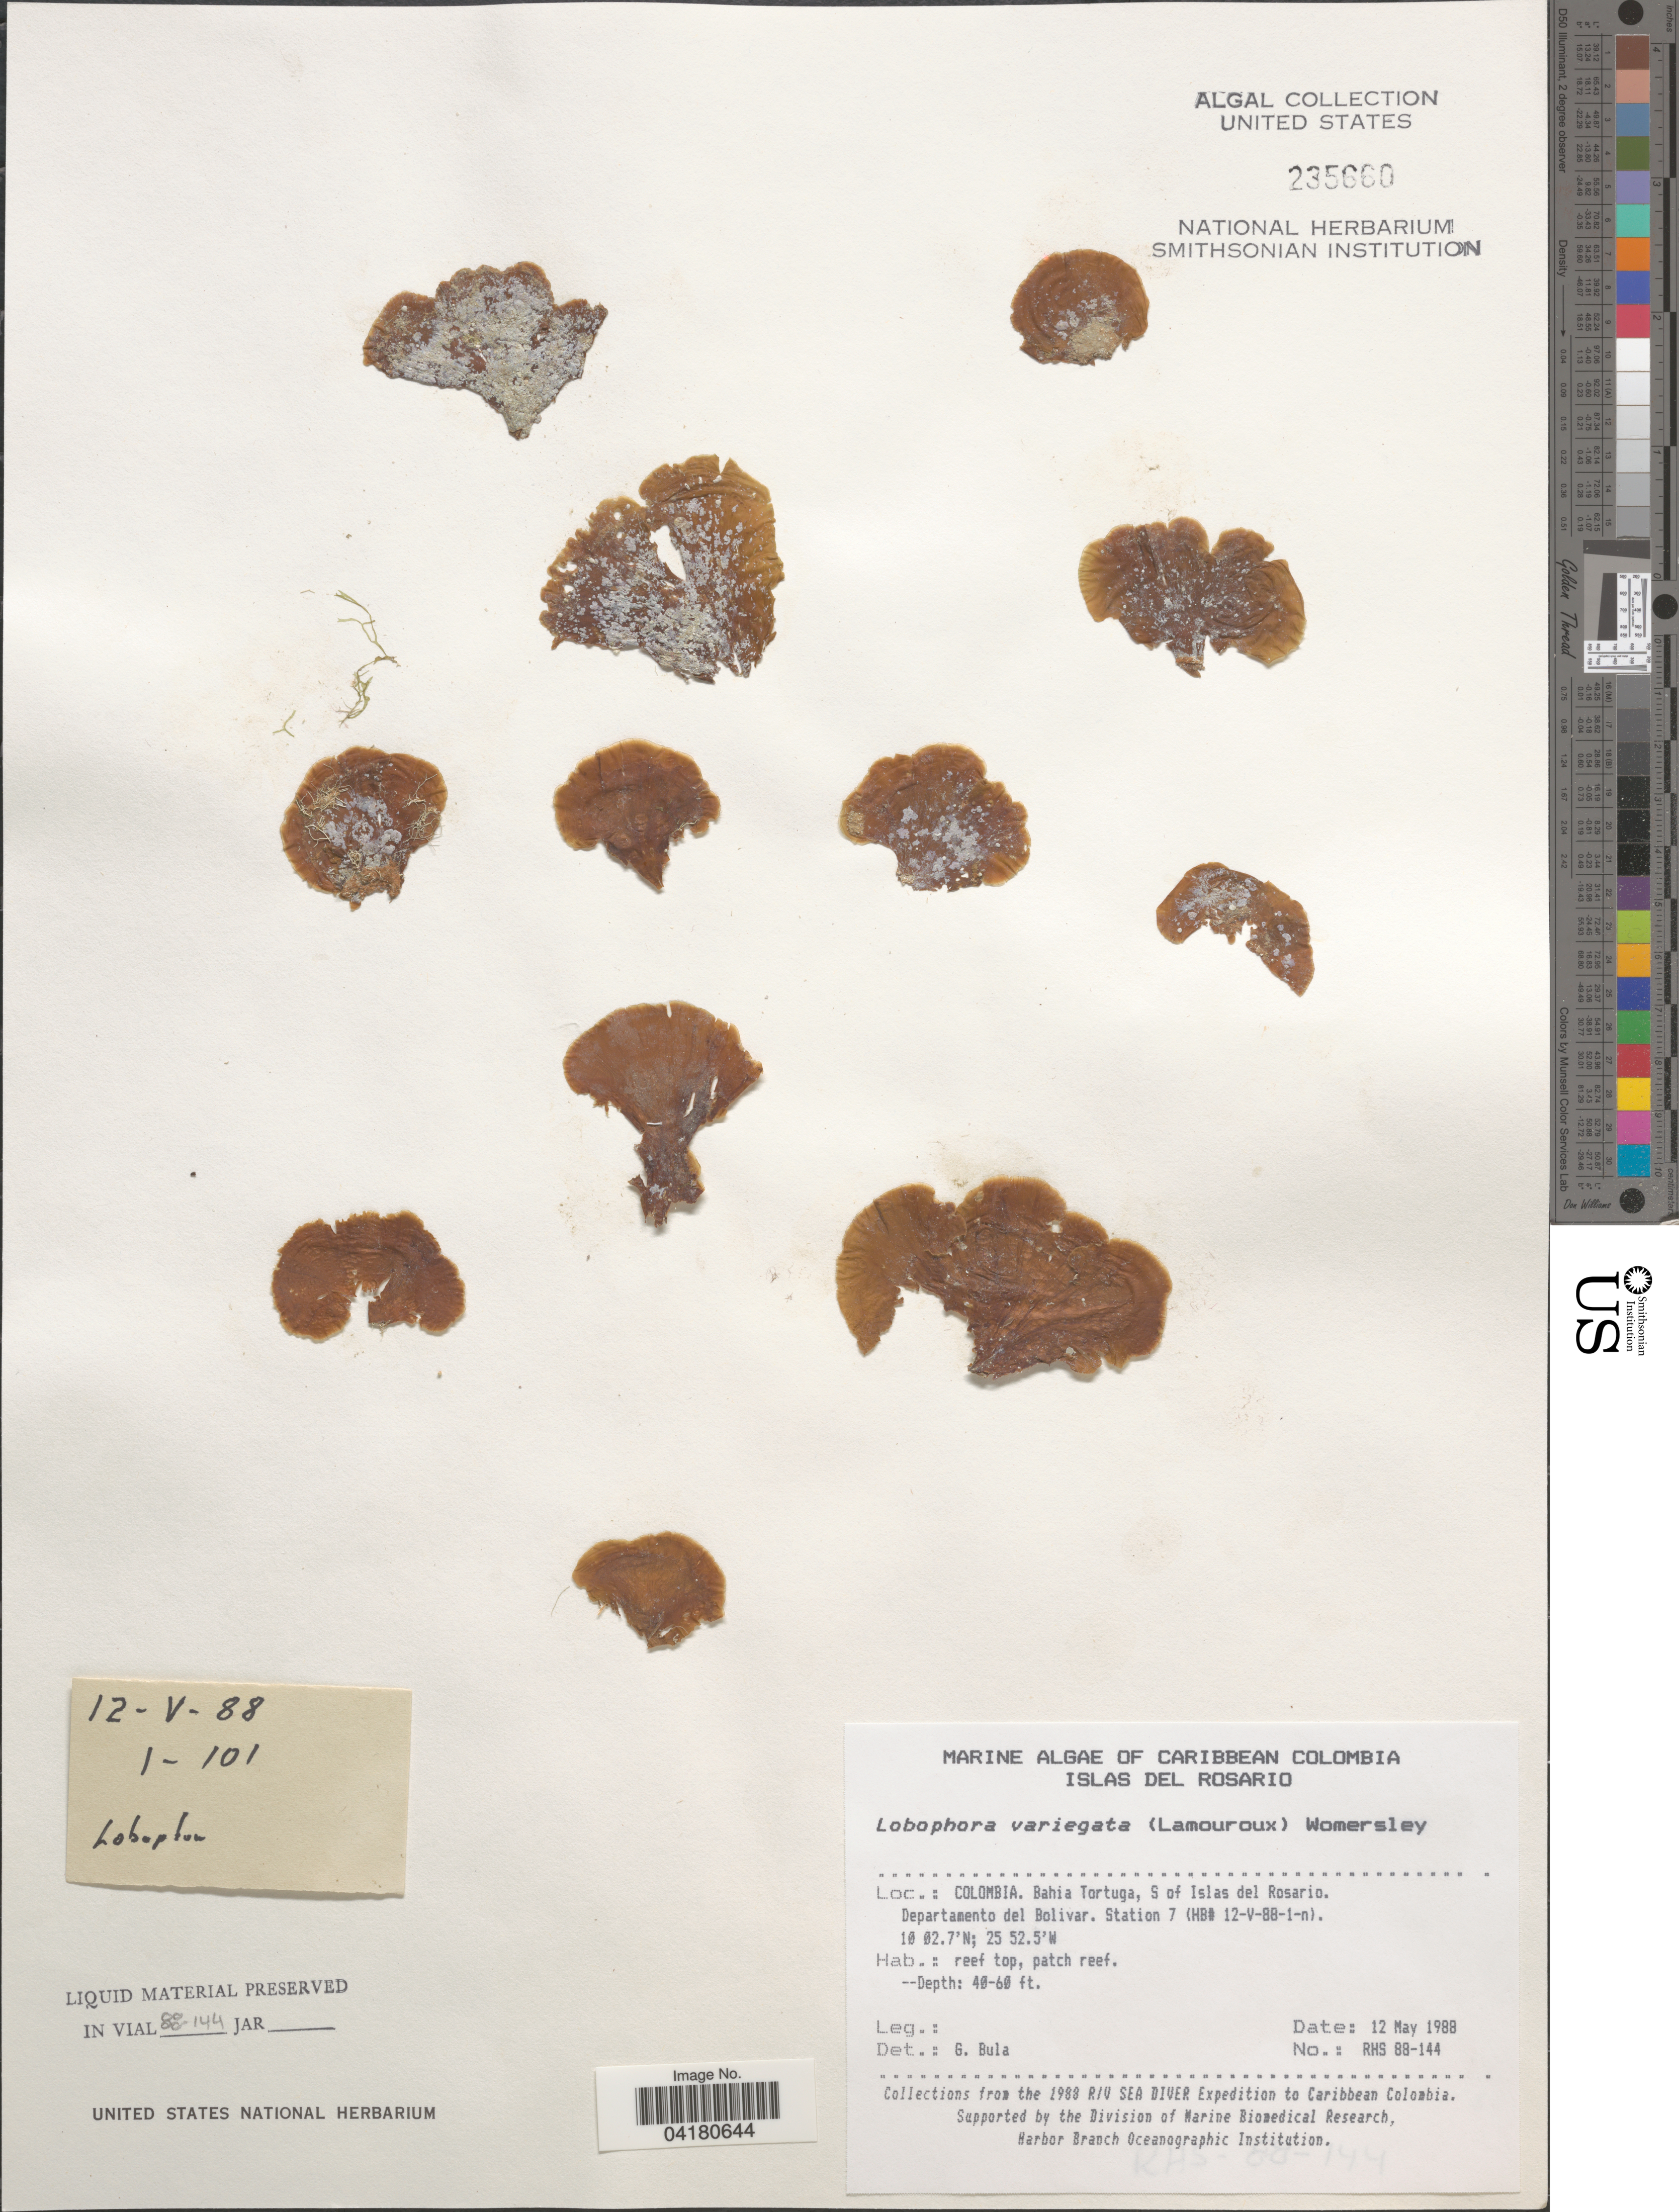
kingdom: Chromista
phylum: Ochrophyta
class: Phaeophyceae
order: Dictyotales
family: Dictyotaceae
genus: Lobophora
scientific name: Lobophora variegata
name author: (J.V.Lamouroux) Womersley & E.C. Oliveira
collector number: RHS88-144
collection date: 1988-05-12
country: Colombia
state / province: Bolívar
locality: Caribbean Colombia. Bahia Tortuga, S of Islas del Rosario. Departamento del Bolivar. Station 7 (HB# 12-V-88-1-n). The 1988 R/V Sea Diver Expedition to Caribbean Colombia.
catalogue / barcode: US 235660